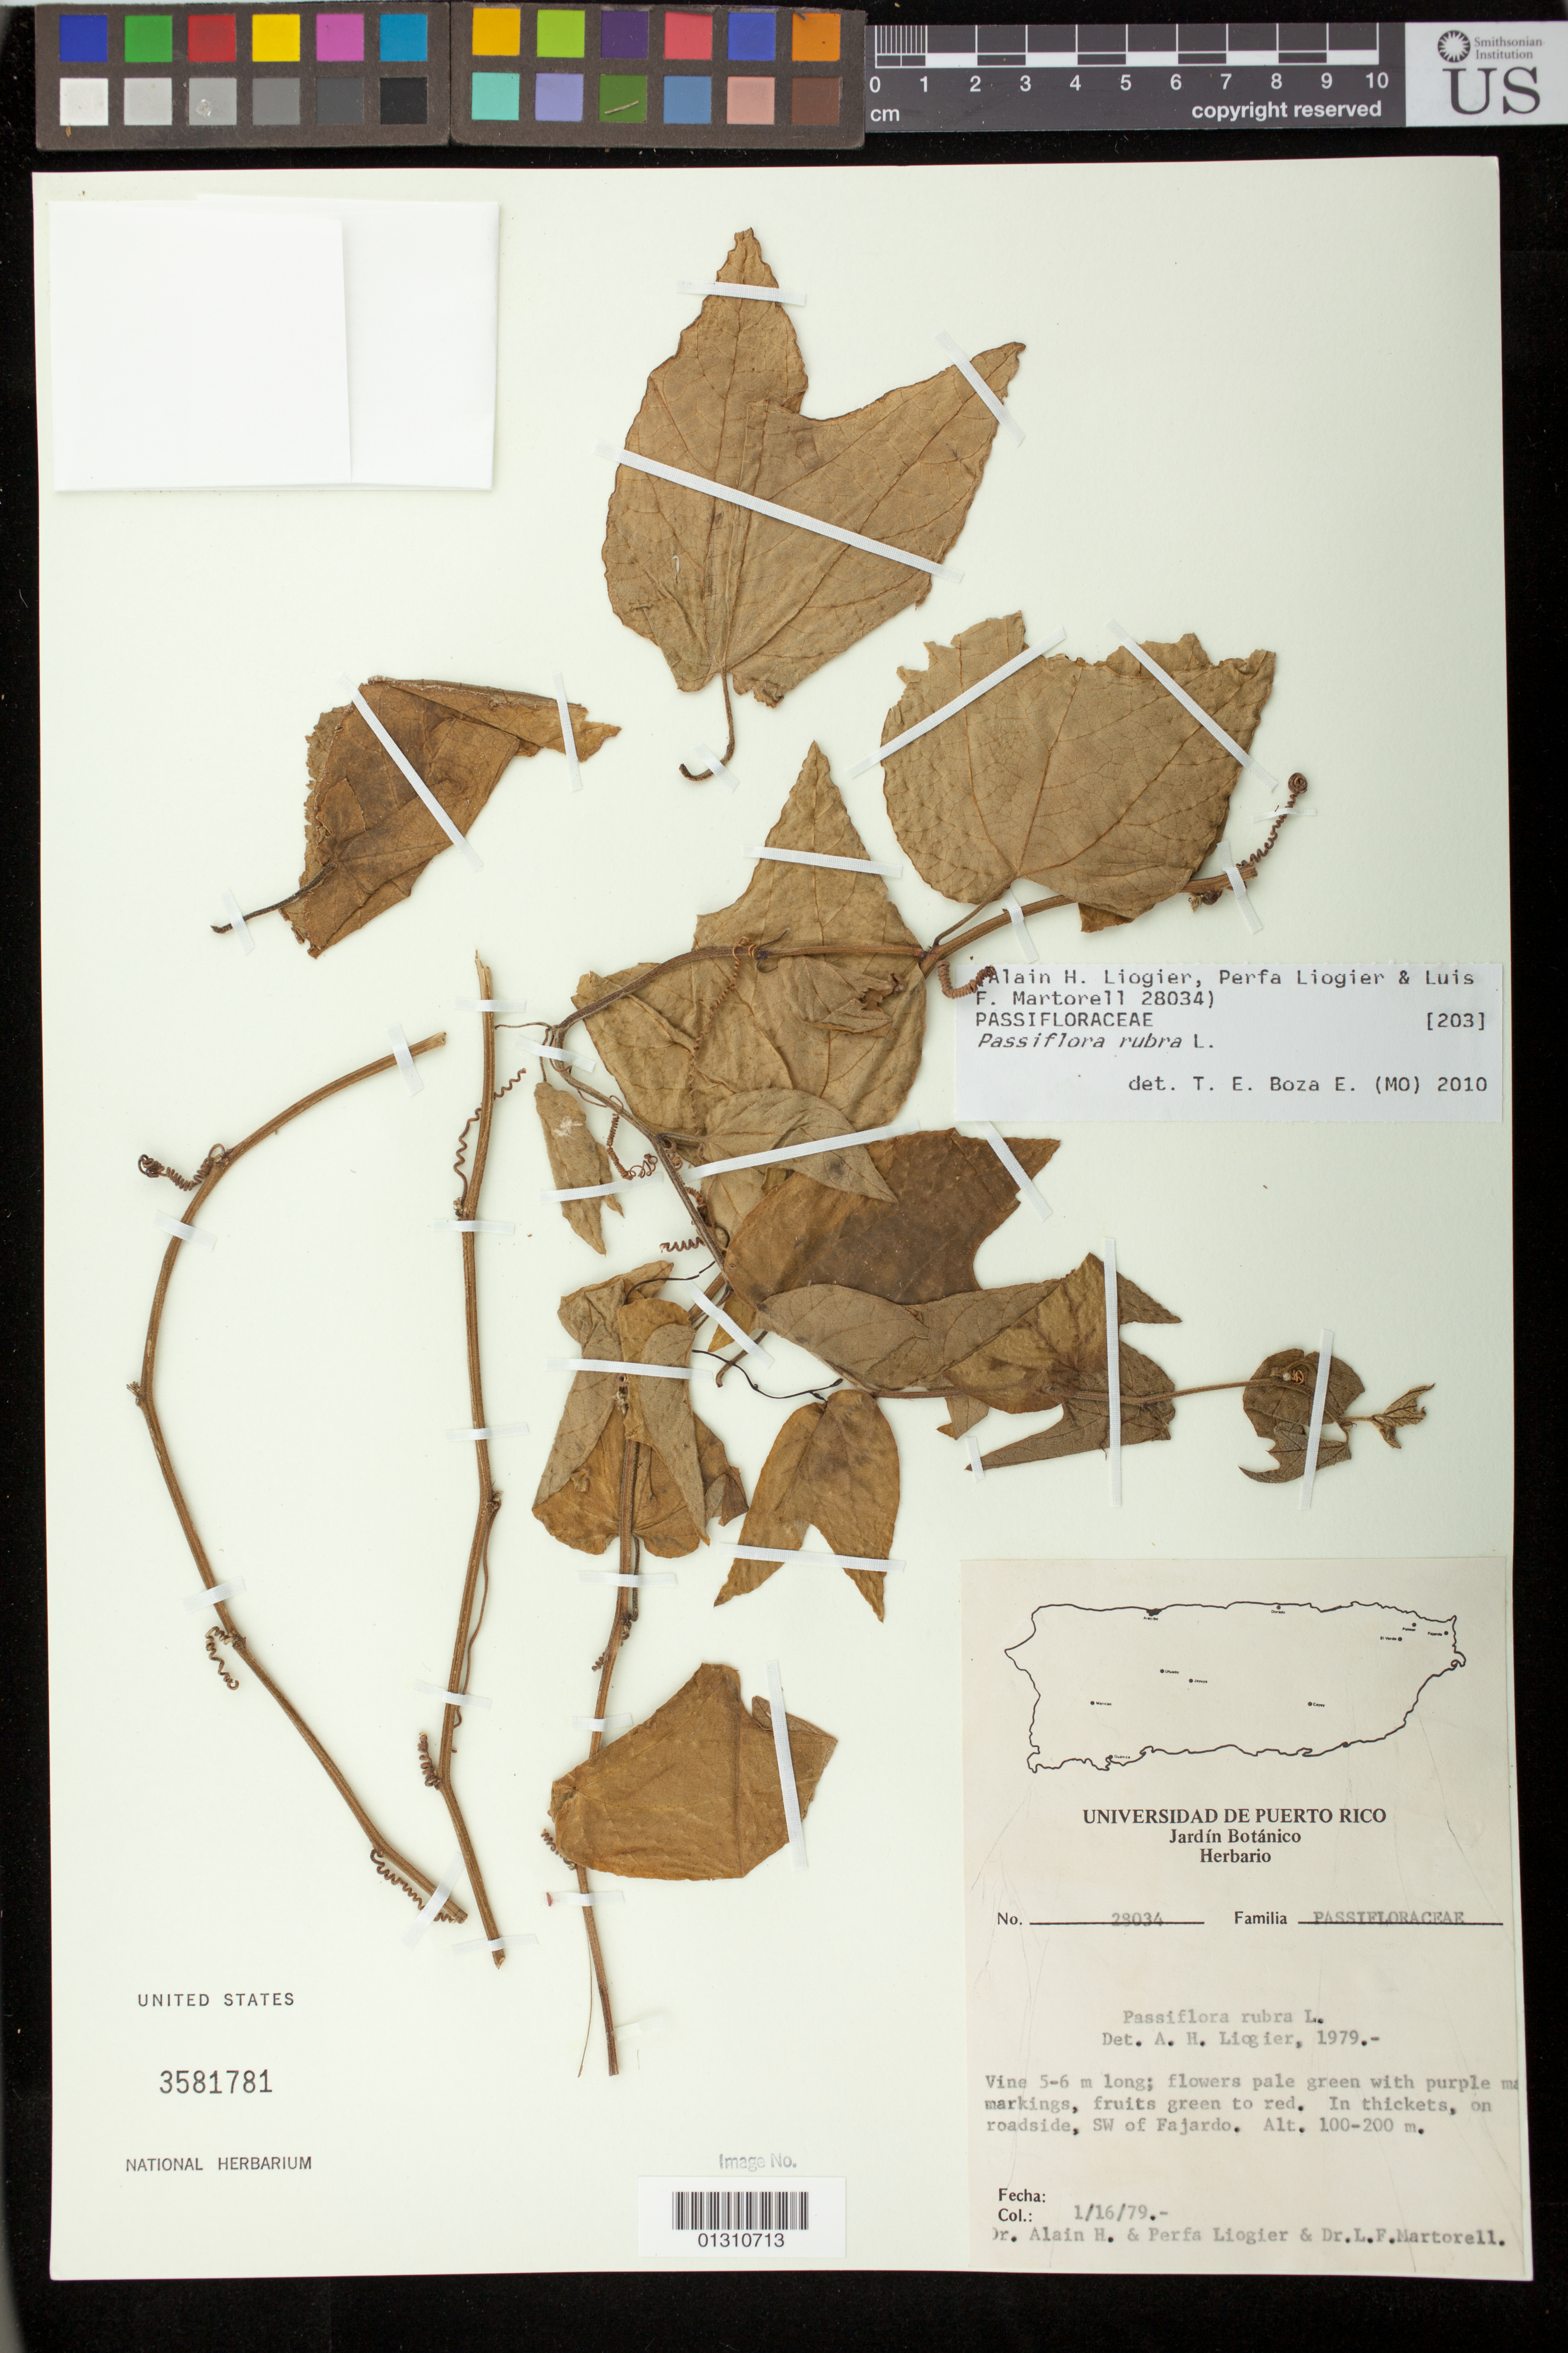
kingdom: Plantae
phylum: Tracheophyta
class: Magnoliopsida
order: Malpighiales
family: Passifloraceae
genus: Passiflora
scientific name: Passiflora rubra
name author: L.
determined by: Boza E., T. E.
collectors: A. H. Liogier, M. P. Liogier & L. Martorell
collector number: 28034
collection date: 1979-01-16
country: Puerto Rico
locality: SW of Fajardo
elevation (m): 100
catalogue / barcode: US 3581781